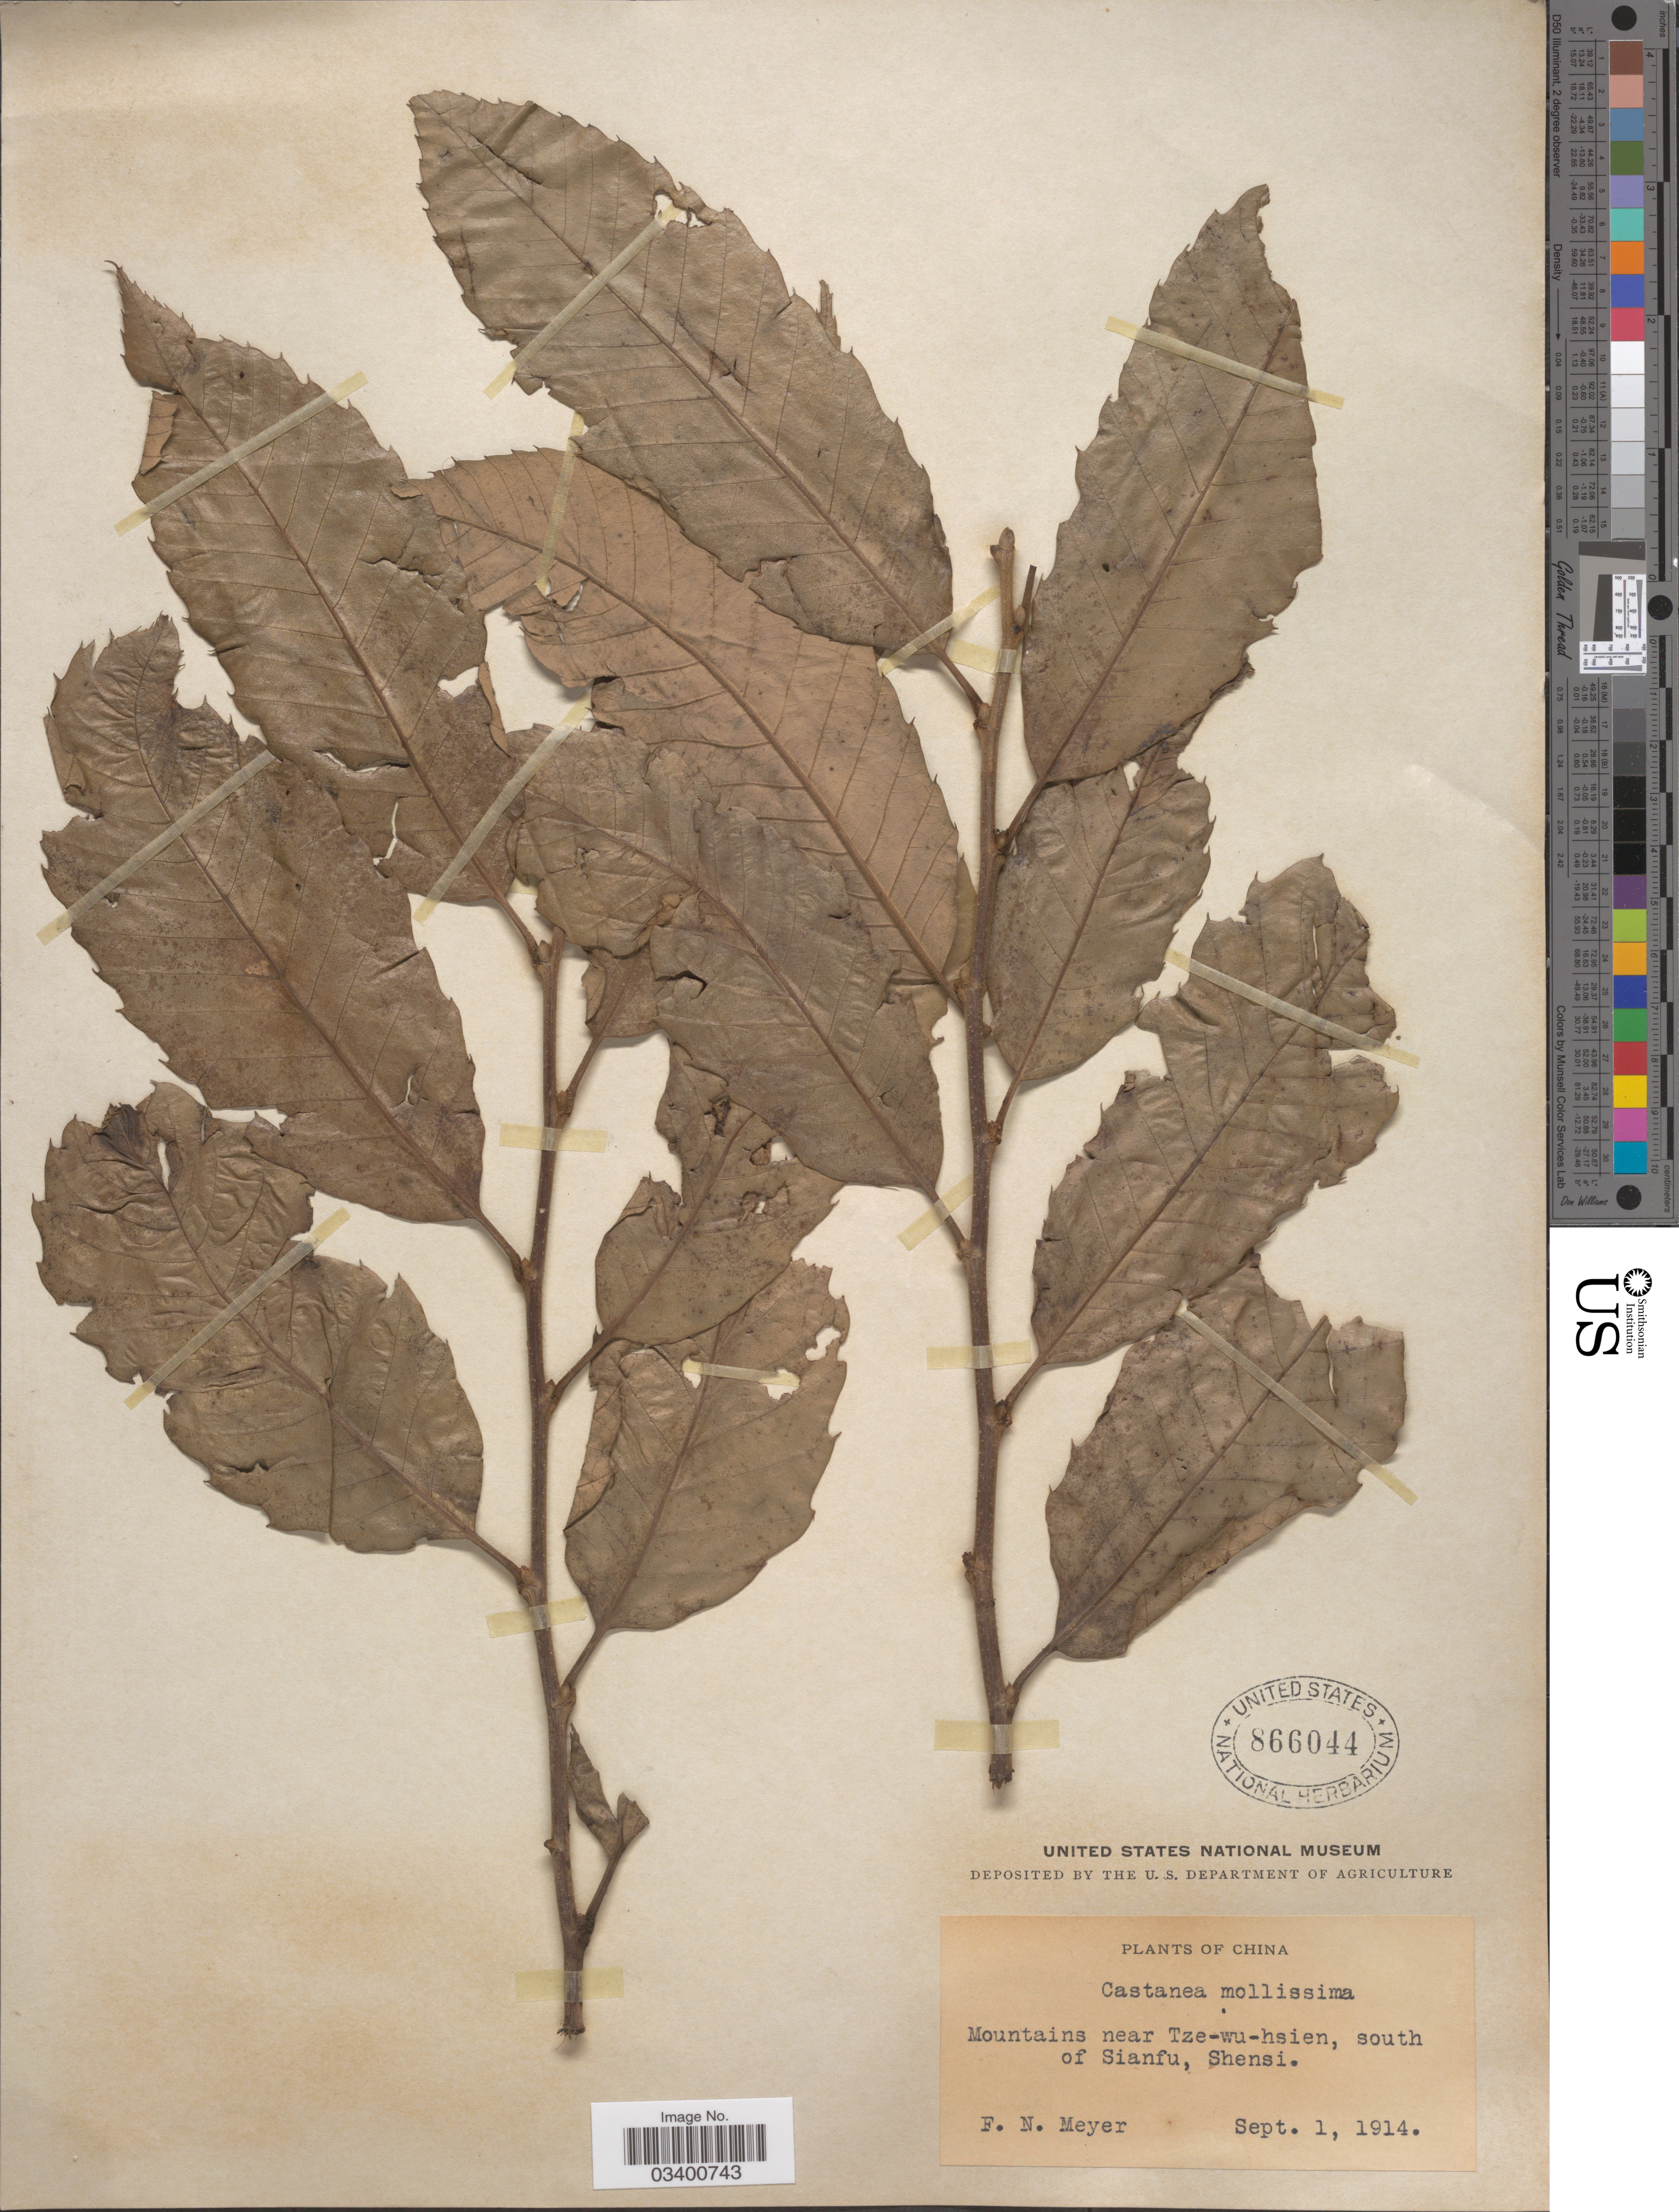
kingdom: Plantae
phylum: Tracheophyta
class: Magnoliopsida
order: Fagales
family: Fagaceae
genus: Castanea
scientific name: Castanea mollissima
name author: Blume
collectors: F. N. Meyer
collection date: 1914-09-01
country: China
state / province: Shaanxi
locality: Mountains near Tze-wu-hsien, south of Sianfu, Shensi.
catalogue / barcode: US 866044